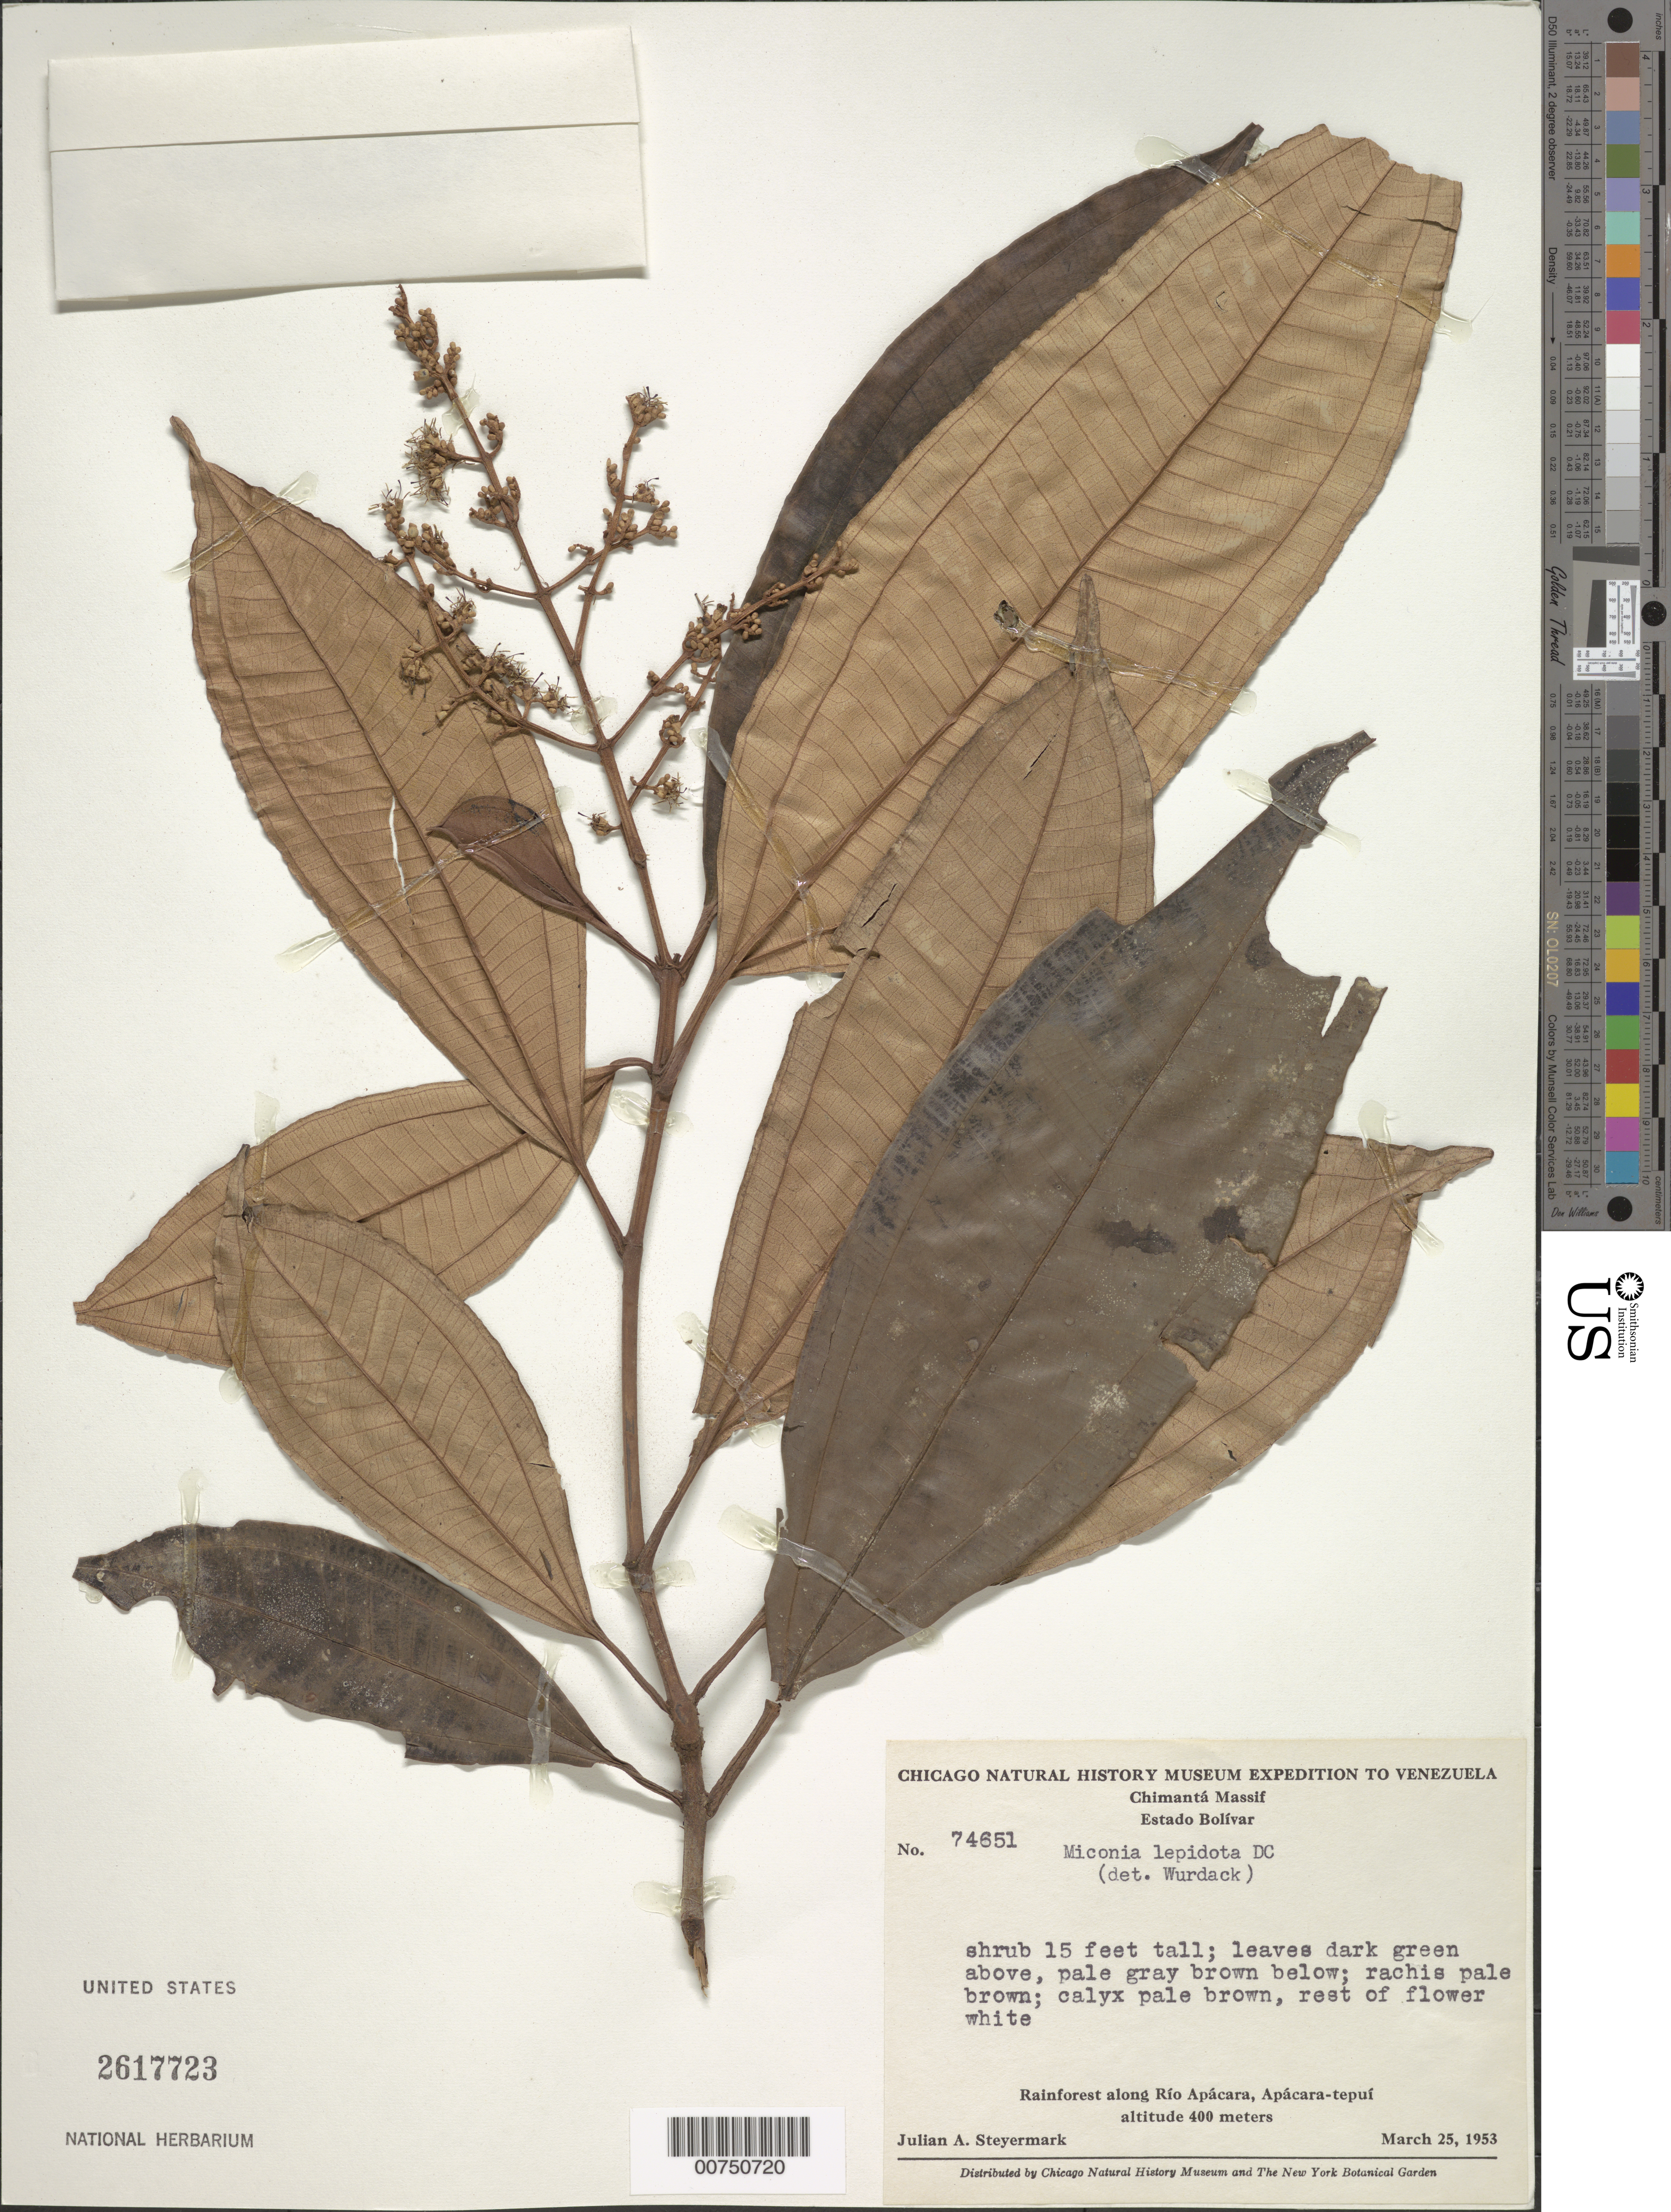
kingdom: Plantae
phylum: Tracheophyta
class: Magnoliopsida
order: Myrtales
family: Melastomataceae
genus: Miconia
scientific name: Miconia lepidota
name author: Schrank & Mart. ex DC.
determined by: Wurdack, John J., (US), US (UNITED STATES)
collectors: J. Steyermark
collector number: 74651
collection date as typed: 25-Mar-53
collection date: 1953-03-25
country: Venezuela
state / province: Bolívar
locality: Río Apácara, Apácara-tepuí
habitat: Rainforest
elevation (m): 400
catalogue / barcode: US 2617723